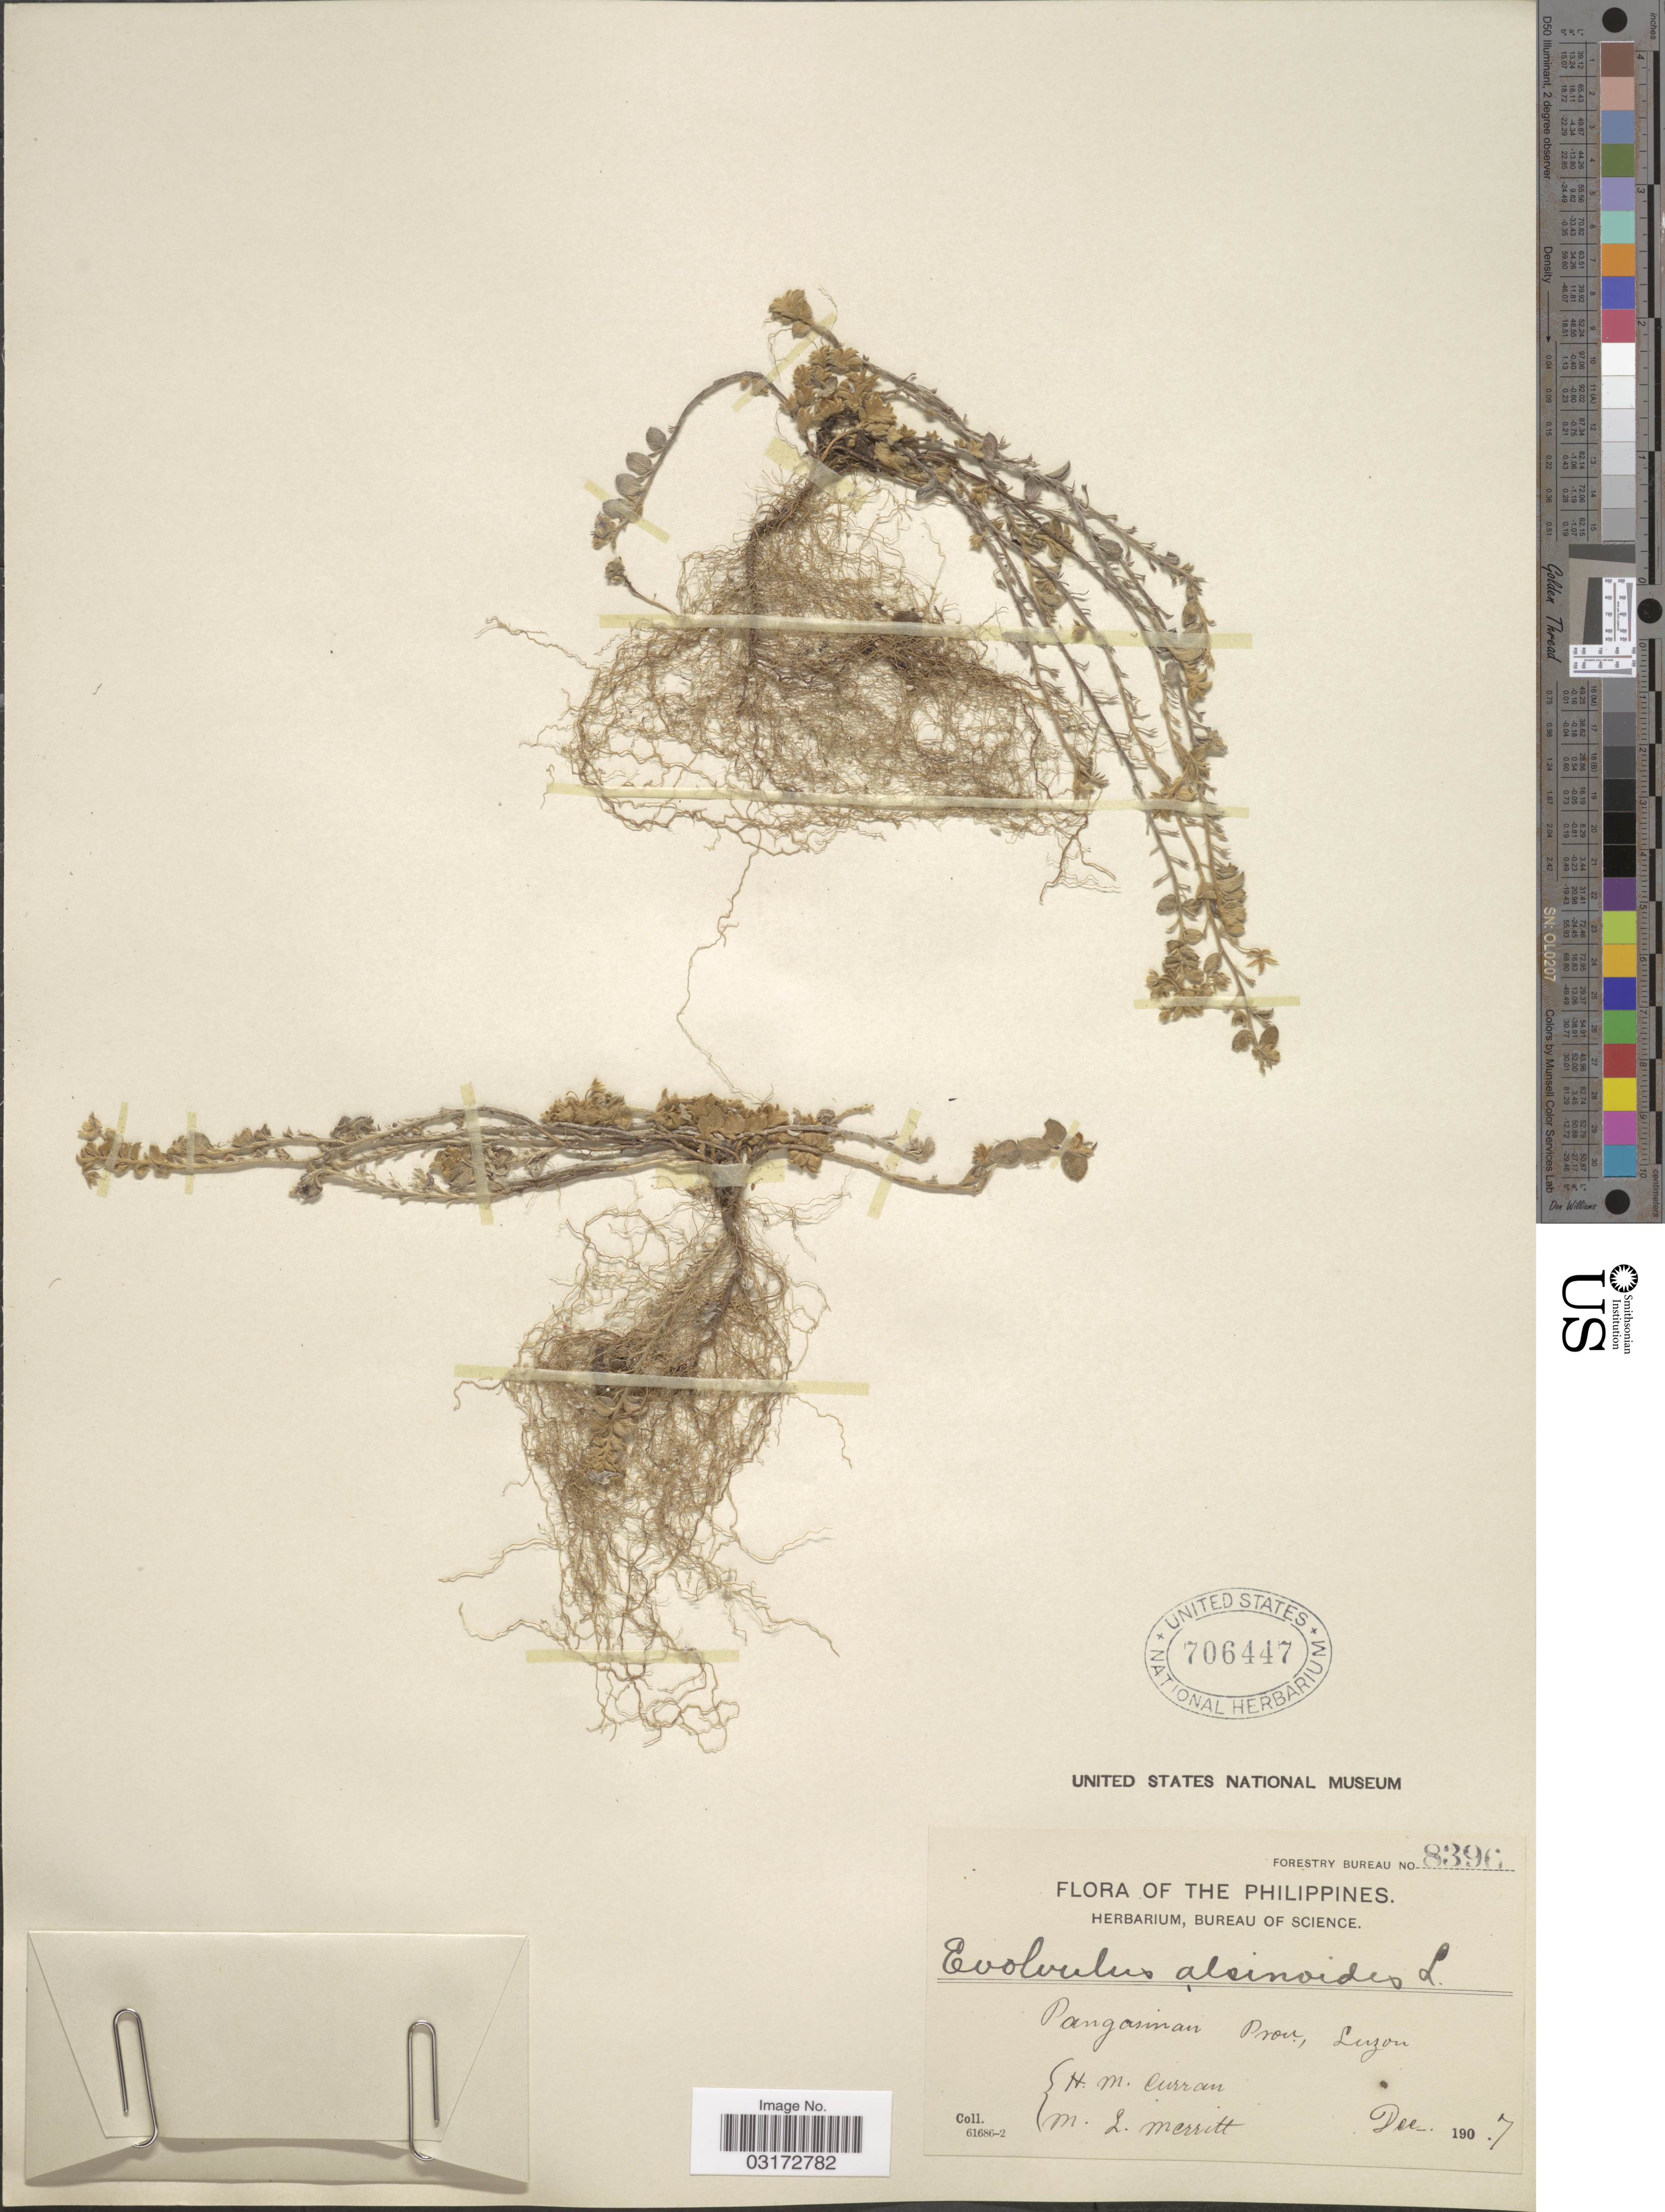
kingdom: Plantae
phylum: Tracheophyta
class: Magnoliopsida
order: Solanales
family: Convolvulaceae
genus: Evolvulus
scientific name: Evolvulus alsinoides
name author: (L.) L.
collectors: H. M. Curran & M. L. Merritt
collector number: Forestry Bureau 8396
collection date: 1907-12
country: Philippines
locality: Pangasinan Prov., Luzon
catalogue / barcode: US 706447